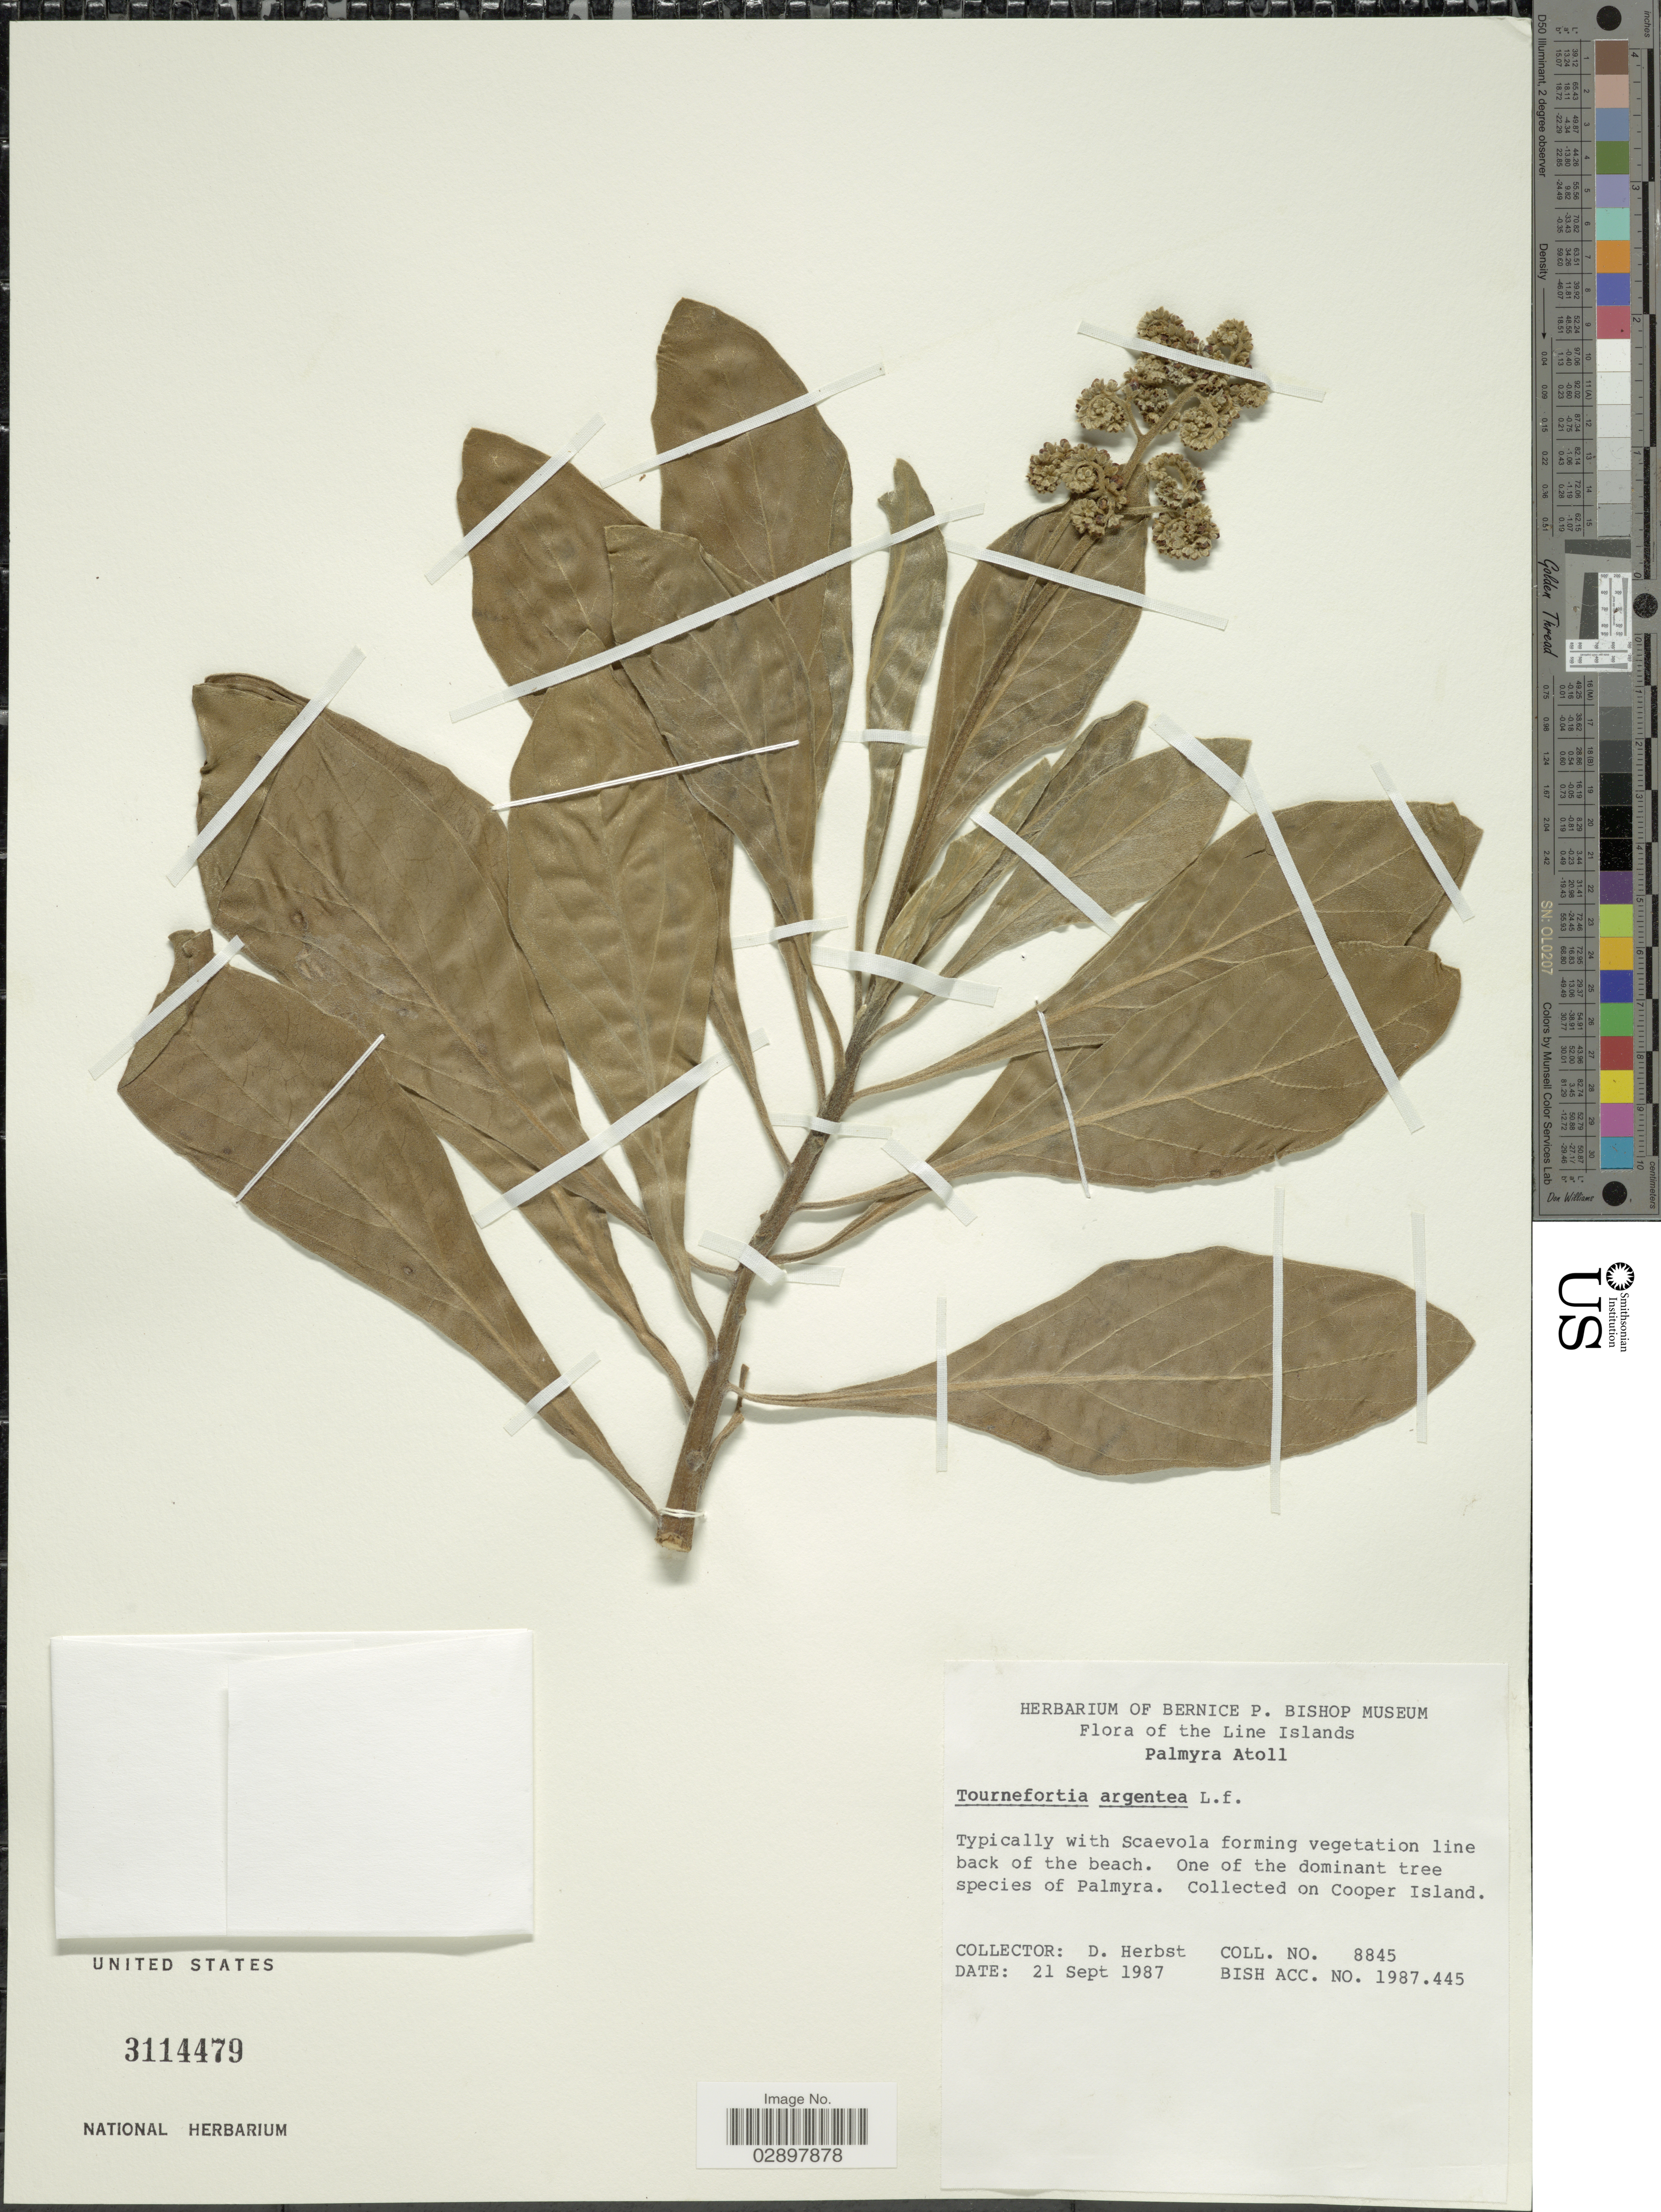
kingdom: Plantae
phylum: Tracheophyta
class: Magnoliopsida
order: Boraginales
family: Heliotropiaceae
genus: Heliotropium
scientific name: Heliotropium arboreum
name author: (Blanco) Mabberley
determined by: Wagner, W. L., (BOT), Smithsonian Institution - National Museum of Natural History (UNITED STATES)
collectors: D. Herbst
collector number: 8845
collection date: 1987-09-21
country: U.S. Administered Pacific Islands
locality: Line Islands. Palmyra Atoll. Collected on Cooper Island.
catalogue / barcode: US 3114479